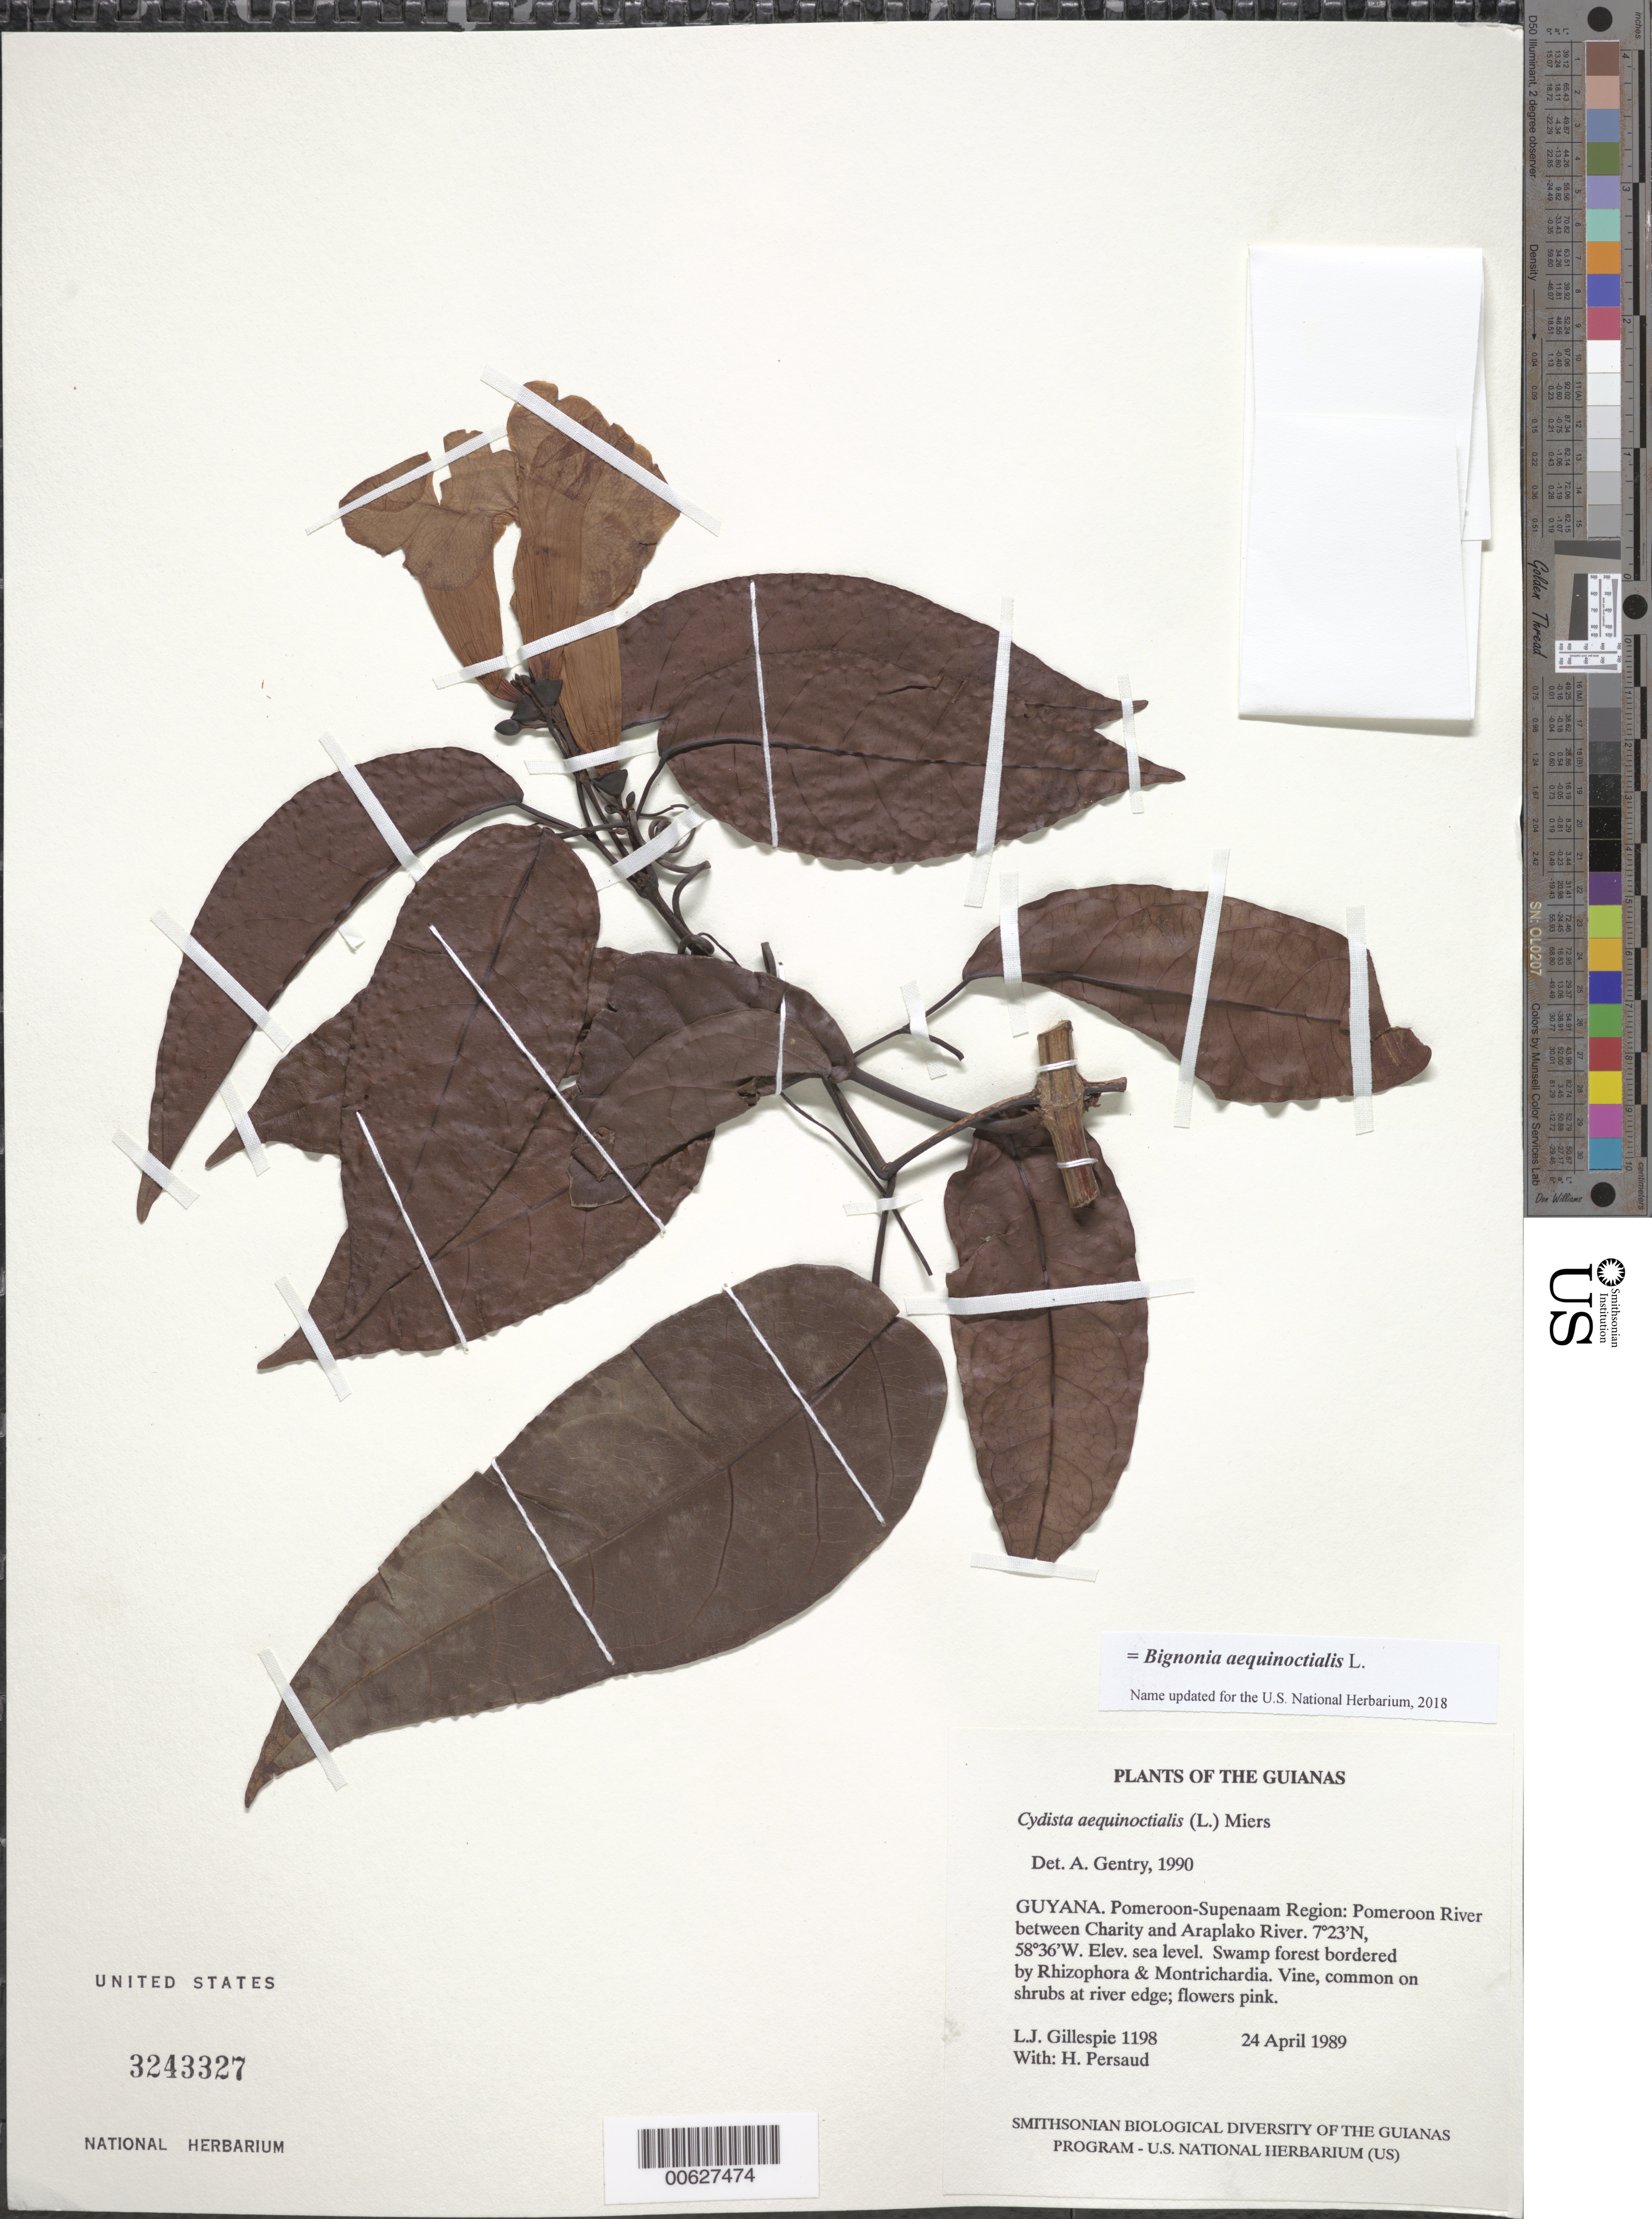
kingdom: Plantae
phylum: Tracheophyta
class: Magnoliopsida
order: Lamiales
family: Bignoniaceae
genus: Bignonia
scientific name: Bignonia aequinoctialis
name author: L.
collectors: L. J. Gillespie & H. Persaud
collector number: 1198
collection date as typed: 24 April 1989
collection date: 1989-04-24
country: Guyana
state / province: Pomeroon-Supenaam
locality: Pomeroon River between Charity and Araplako River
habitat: Swamp forest bordered by Rhizophora & Montrichardia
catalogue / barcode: US 3243327